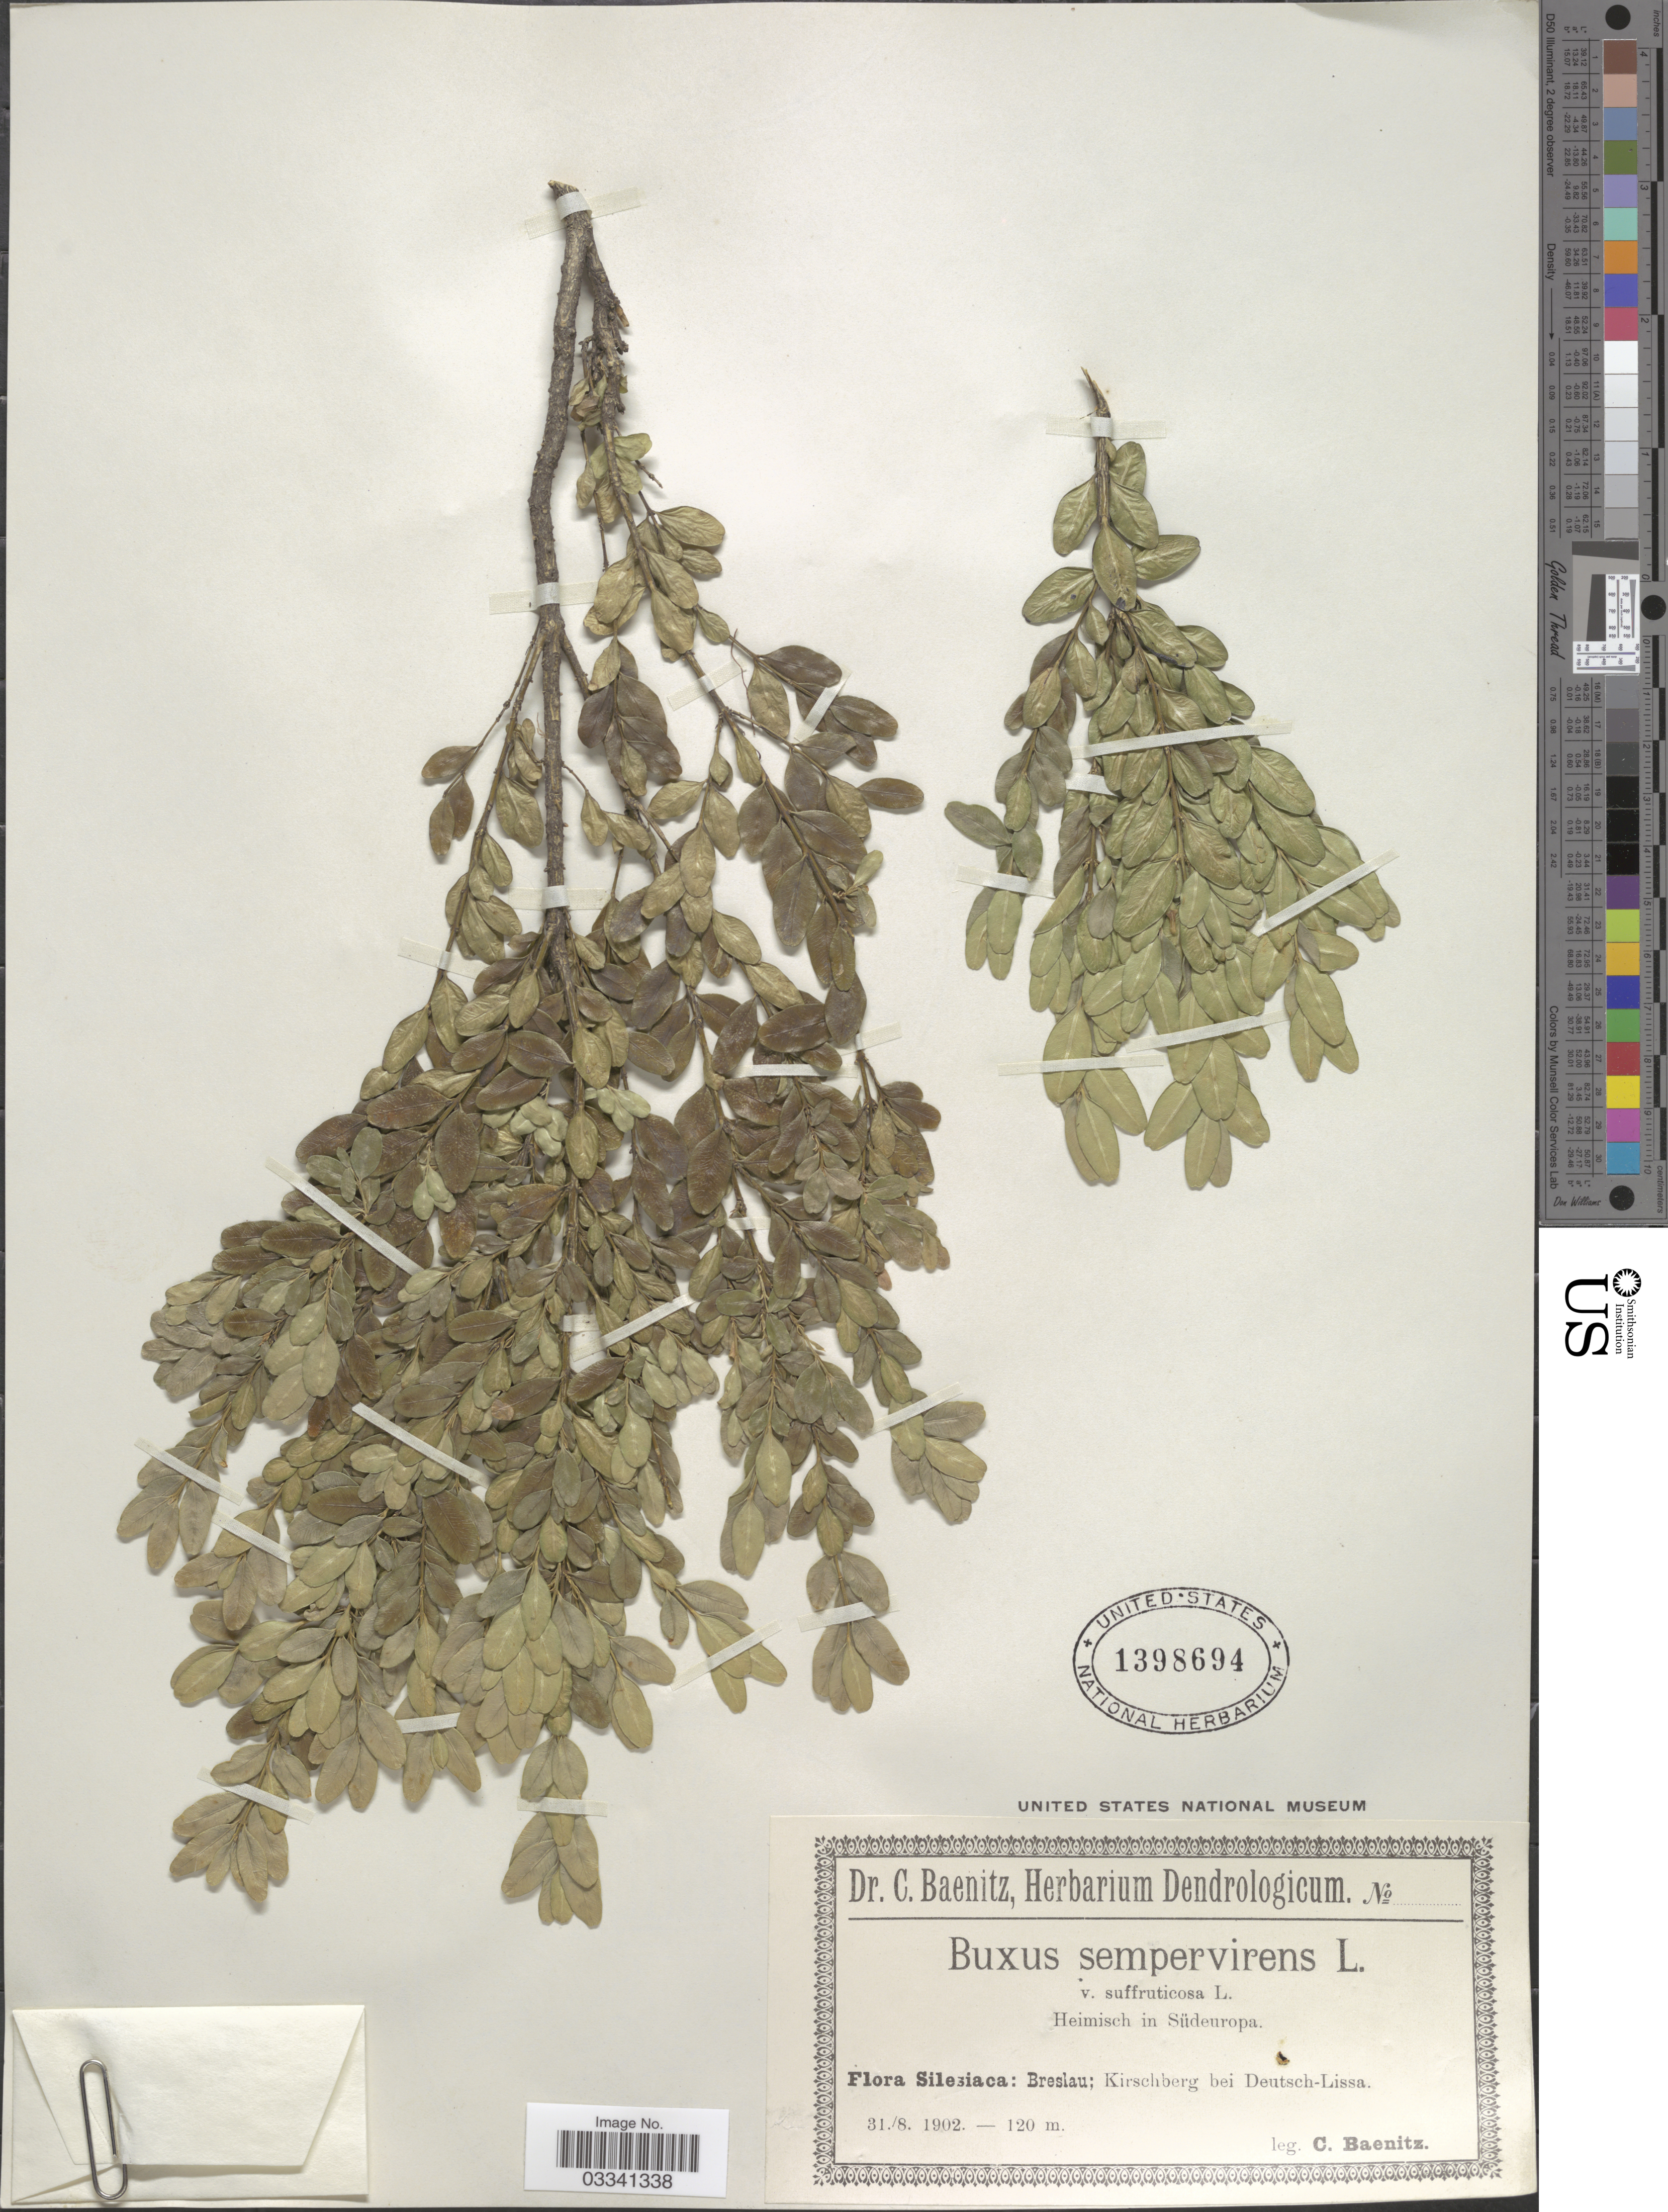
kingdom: Plantae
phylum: Tracheophyta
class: Magnoliopsida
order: Buxales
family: Buxaceae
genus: Buxus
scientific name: Buxus sempervirens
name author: L.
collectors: C. G. Baenitz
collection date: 1902-08-31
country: Poland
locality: Silesiaca: Breslau; Kirschberg bei Deutsch-Lissa.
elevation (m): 120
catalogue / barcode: US 1398694